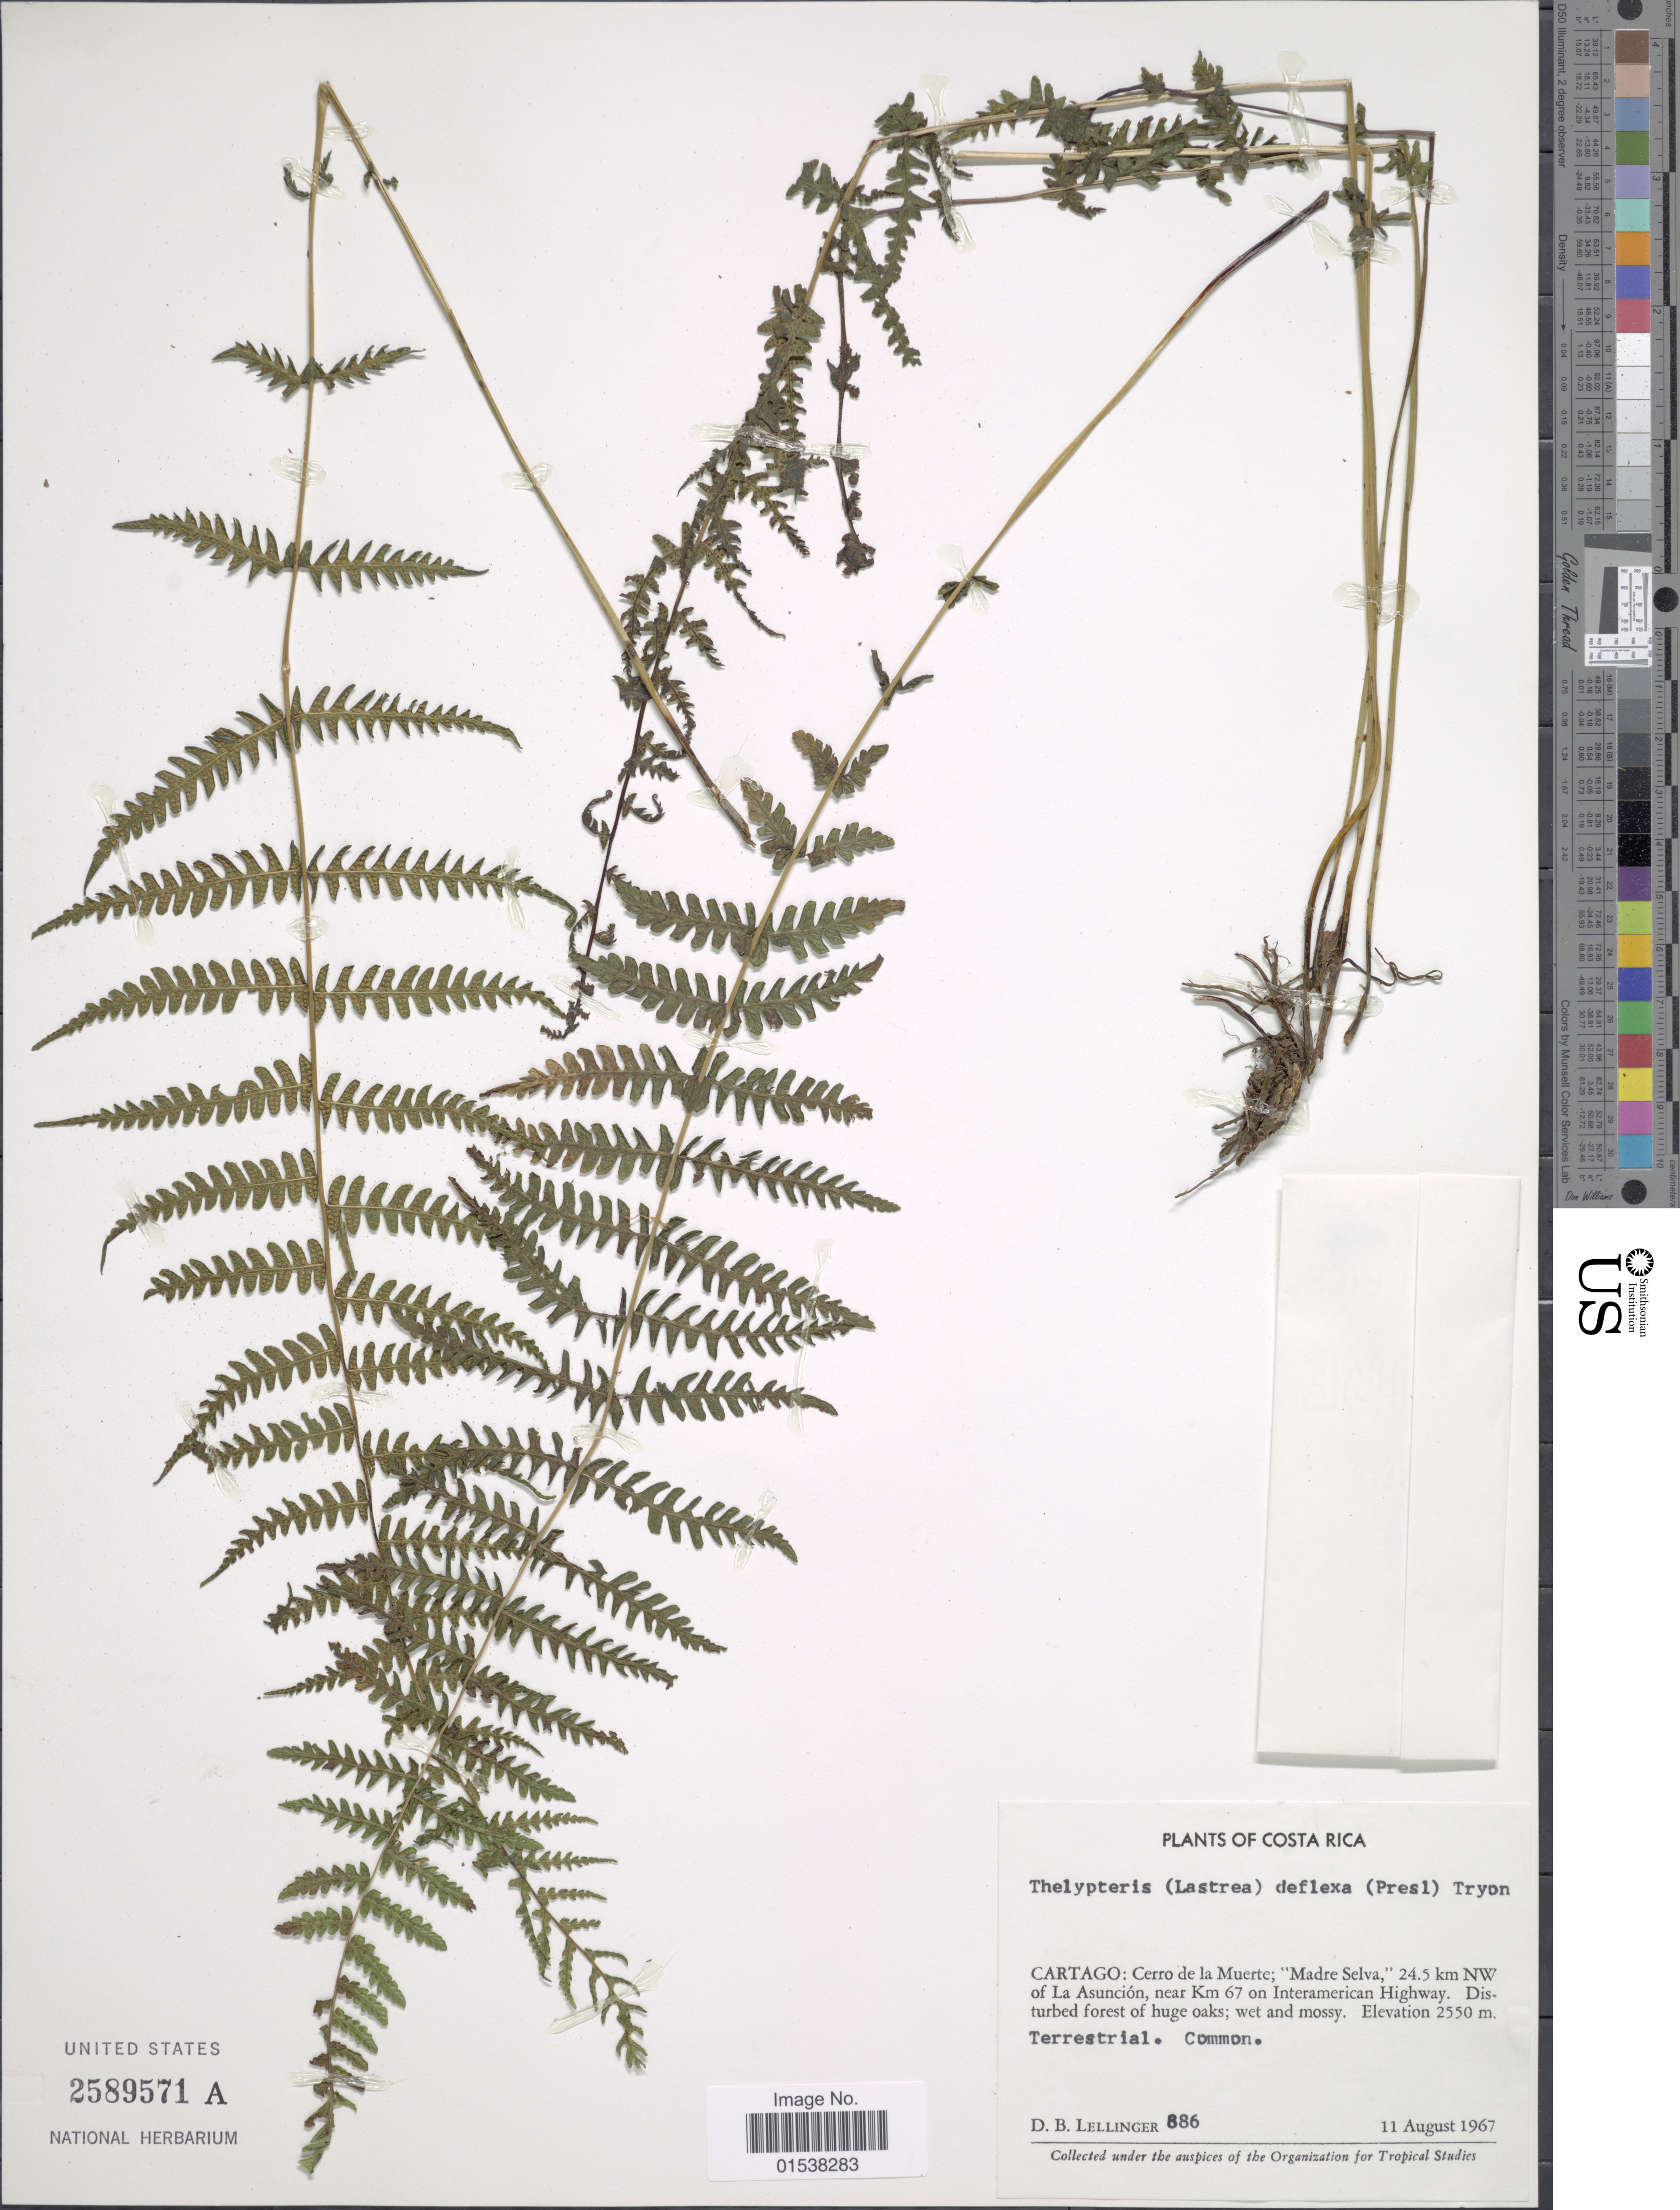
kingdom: Plantae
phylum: Tracheophyta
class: Polypodiopsida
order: Polypodiales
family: Thelypteridaceae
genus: Amauropelta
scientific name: Amauropelta deflexa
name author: (C. Presl) Á. Löve & D. Löve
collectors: D. B. Lellinger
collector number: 886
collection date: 1967-08-11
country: Costa Rica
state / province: Cartago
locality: Cartago; Cerro de la Muerte; Madre Selva, 24.5 km NW of La Asuncion, near Km 67 on Interamerican Highway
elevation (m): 2550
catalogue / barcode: US 2589571A